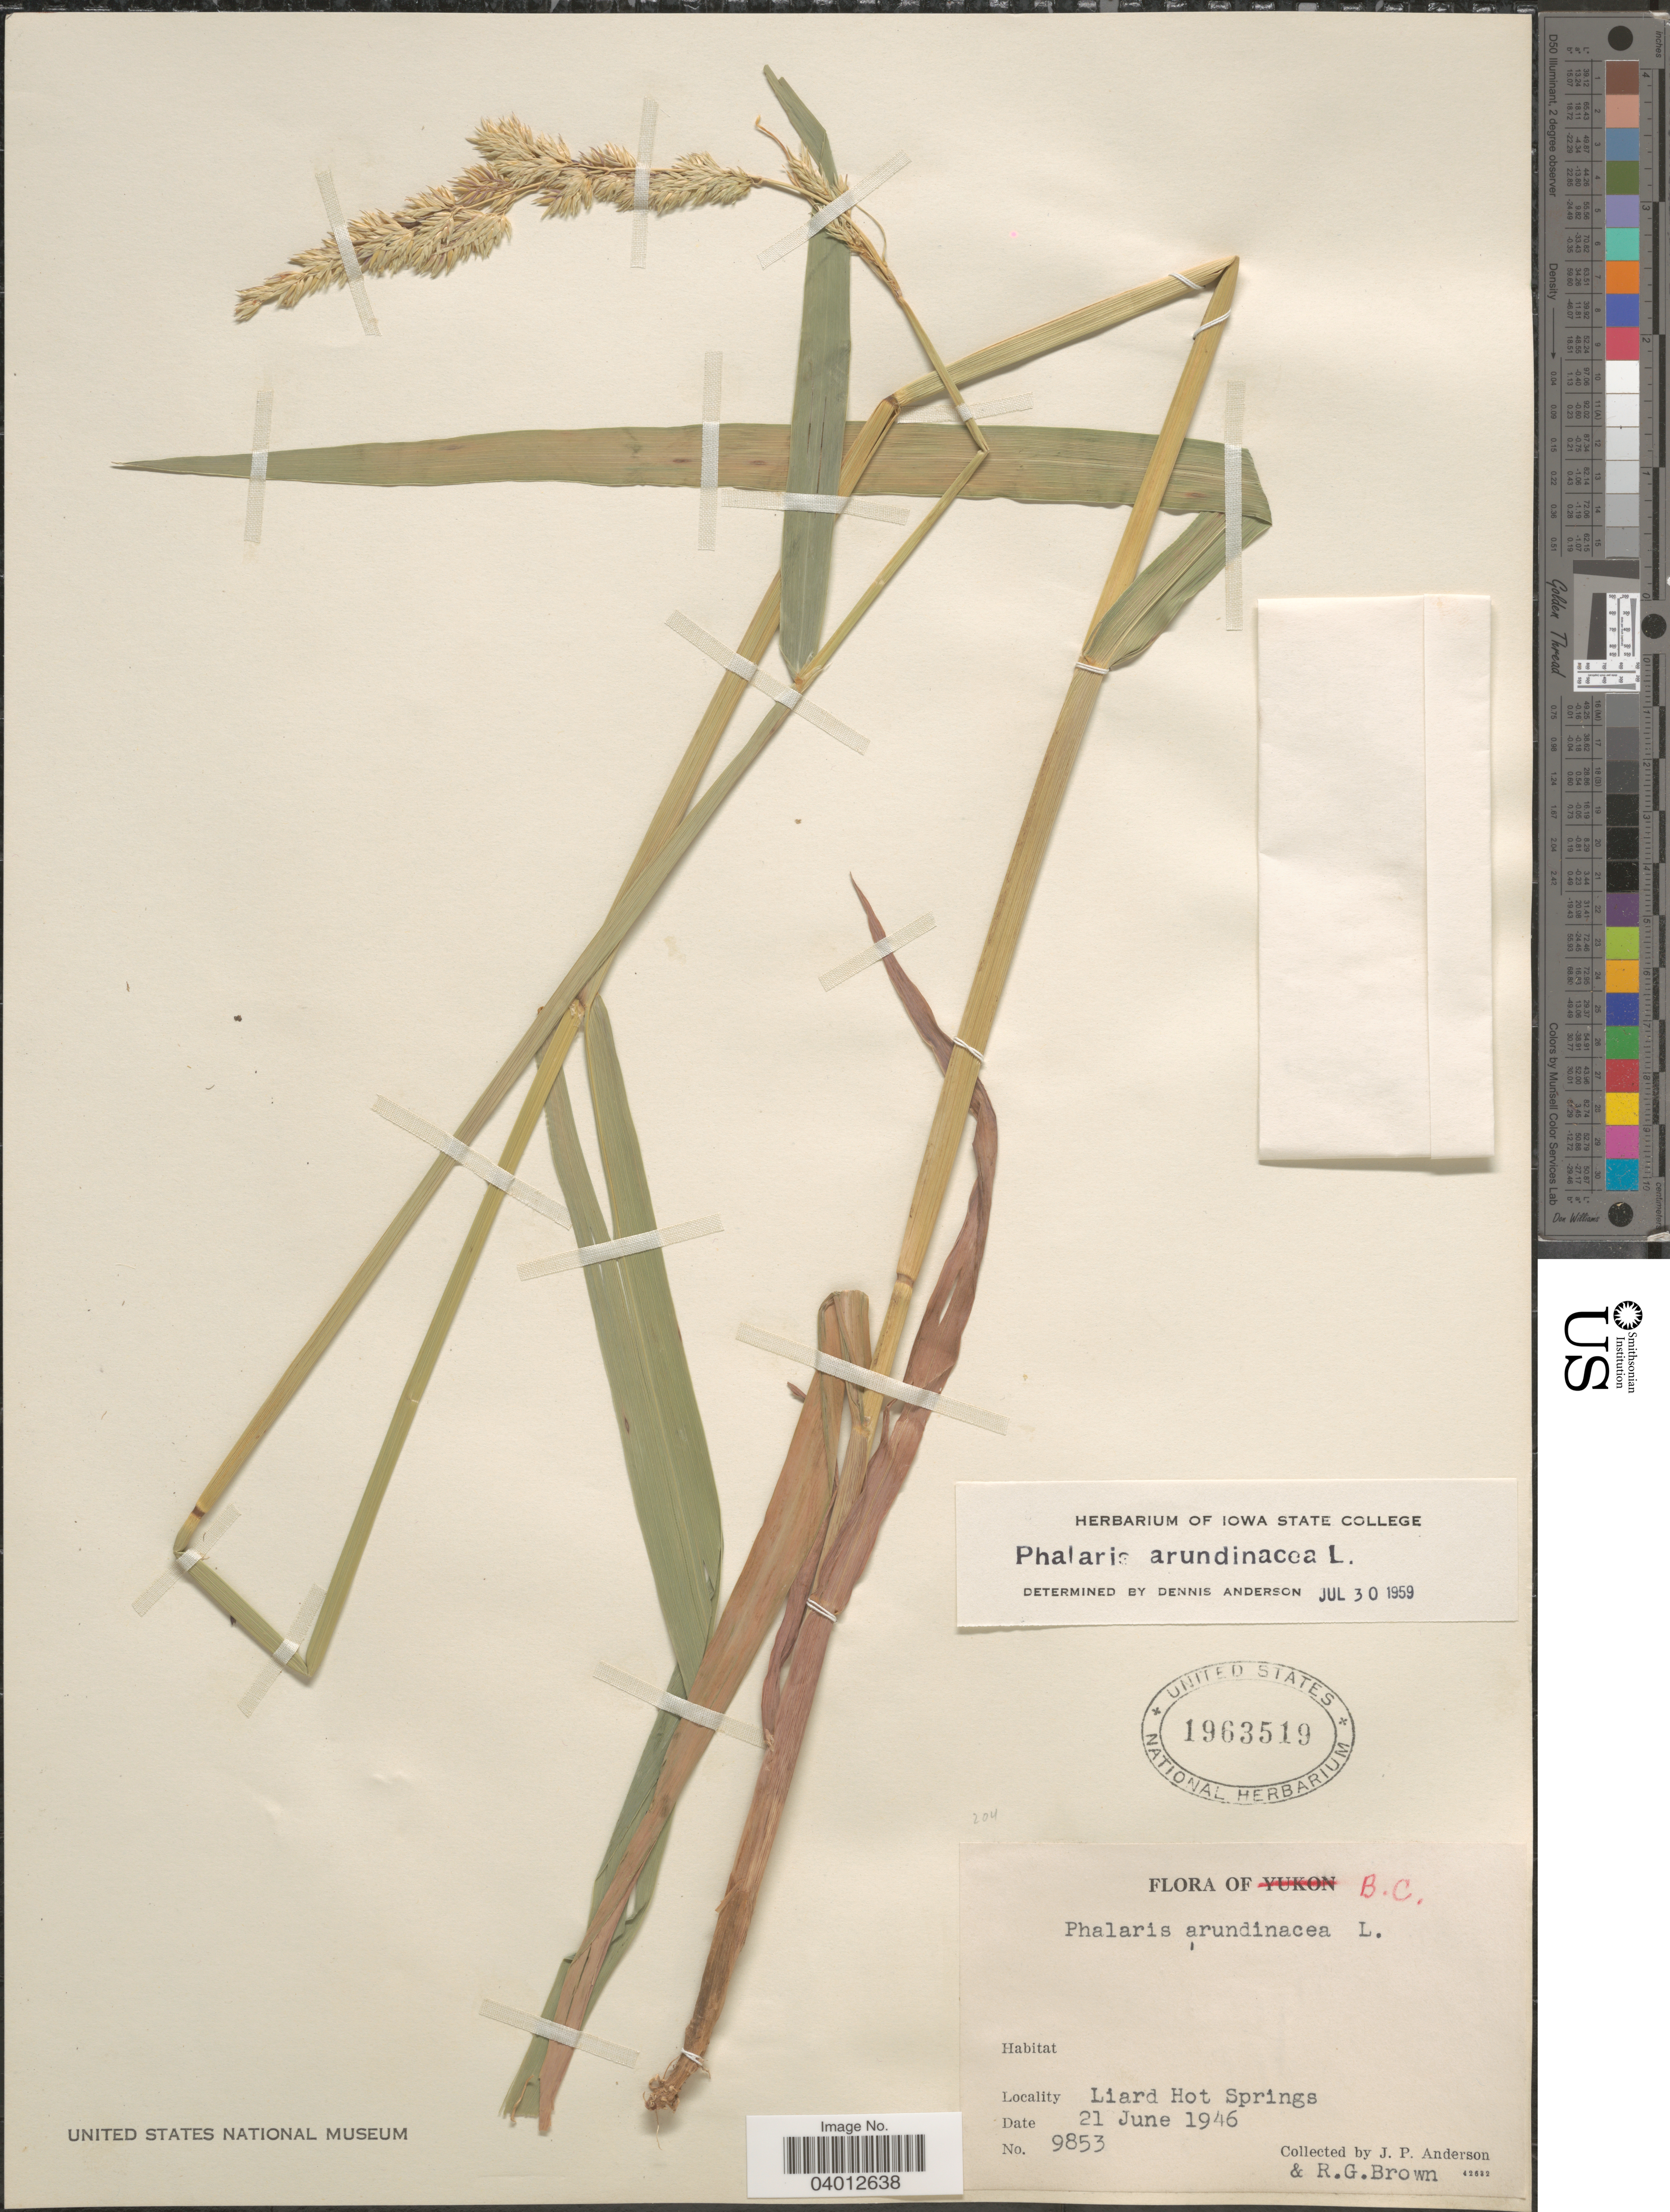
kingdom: Plantae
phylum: Tracheophyta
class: Liliopsida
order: Poales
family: Poaceae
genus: Phalaris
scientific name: Phalaris arundinacea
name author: L.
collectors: J. P. Anderson & R. G. Brown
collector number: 9853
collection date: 1946-06-21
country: Canada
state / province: British Columbia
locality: Liard Hot Springs.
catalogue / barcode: US 1963519